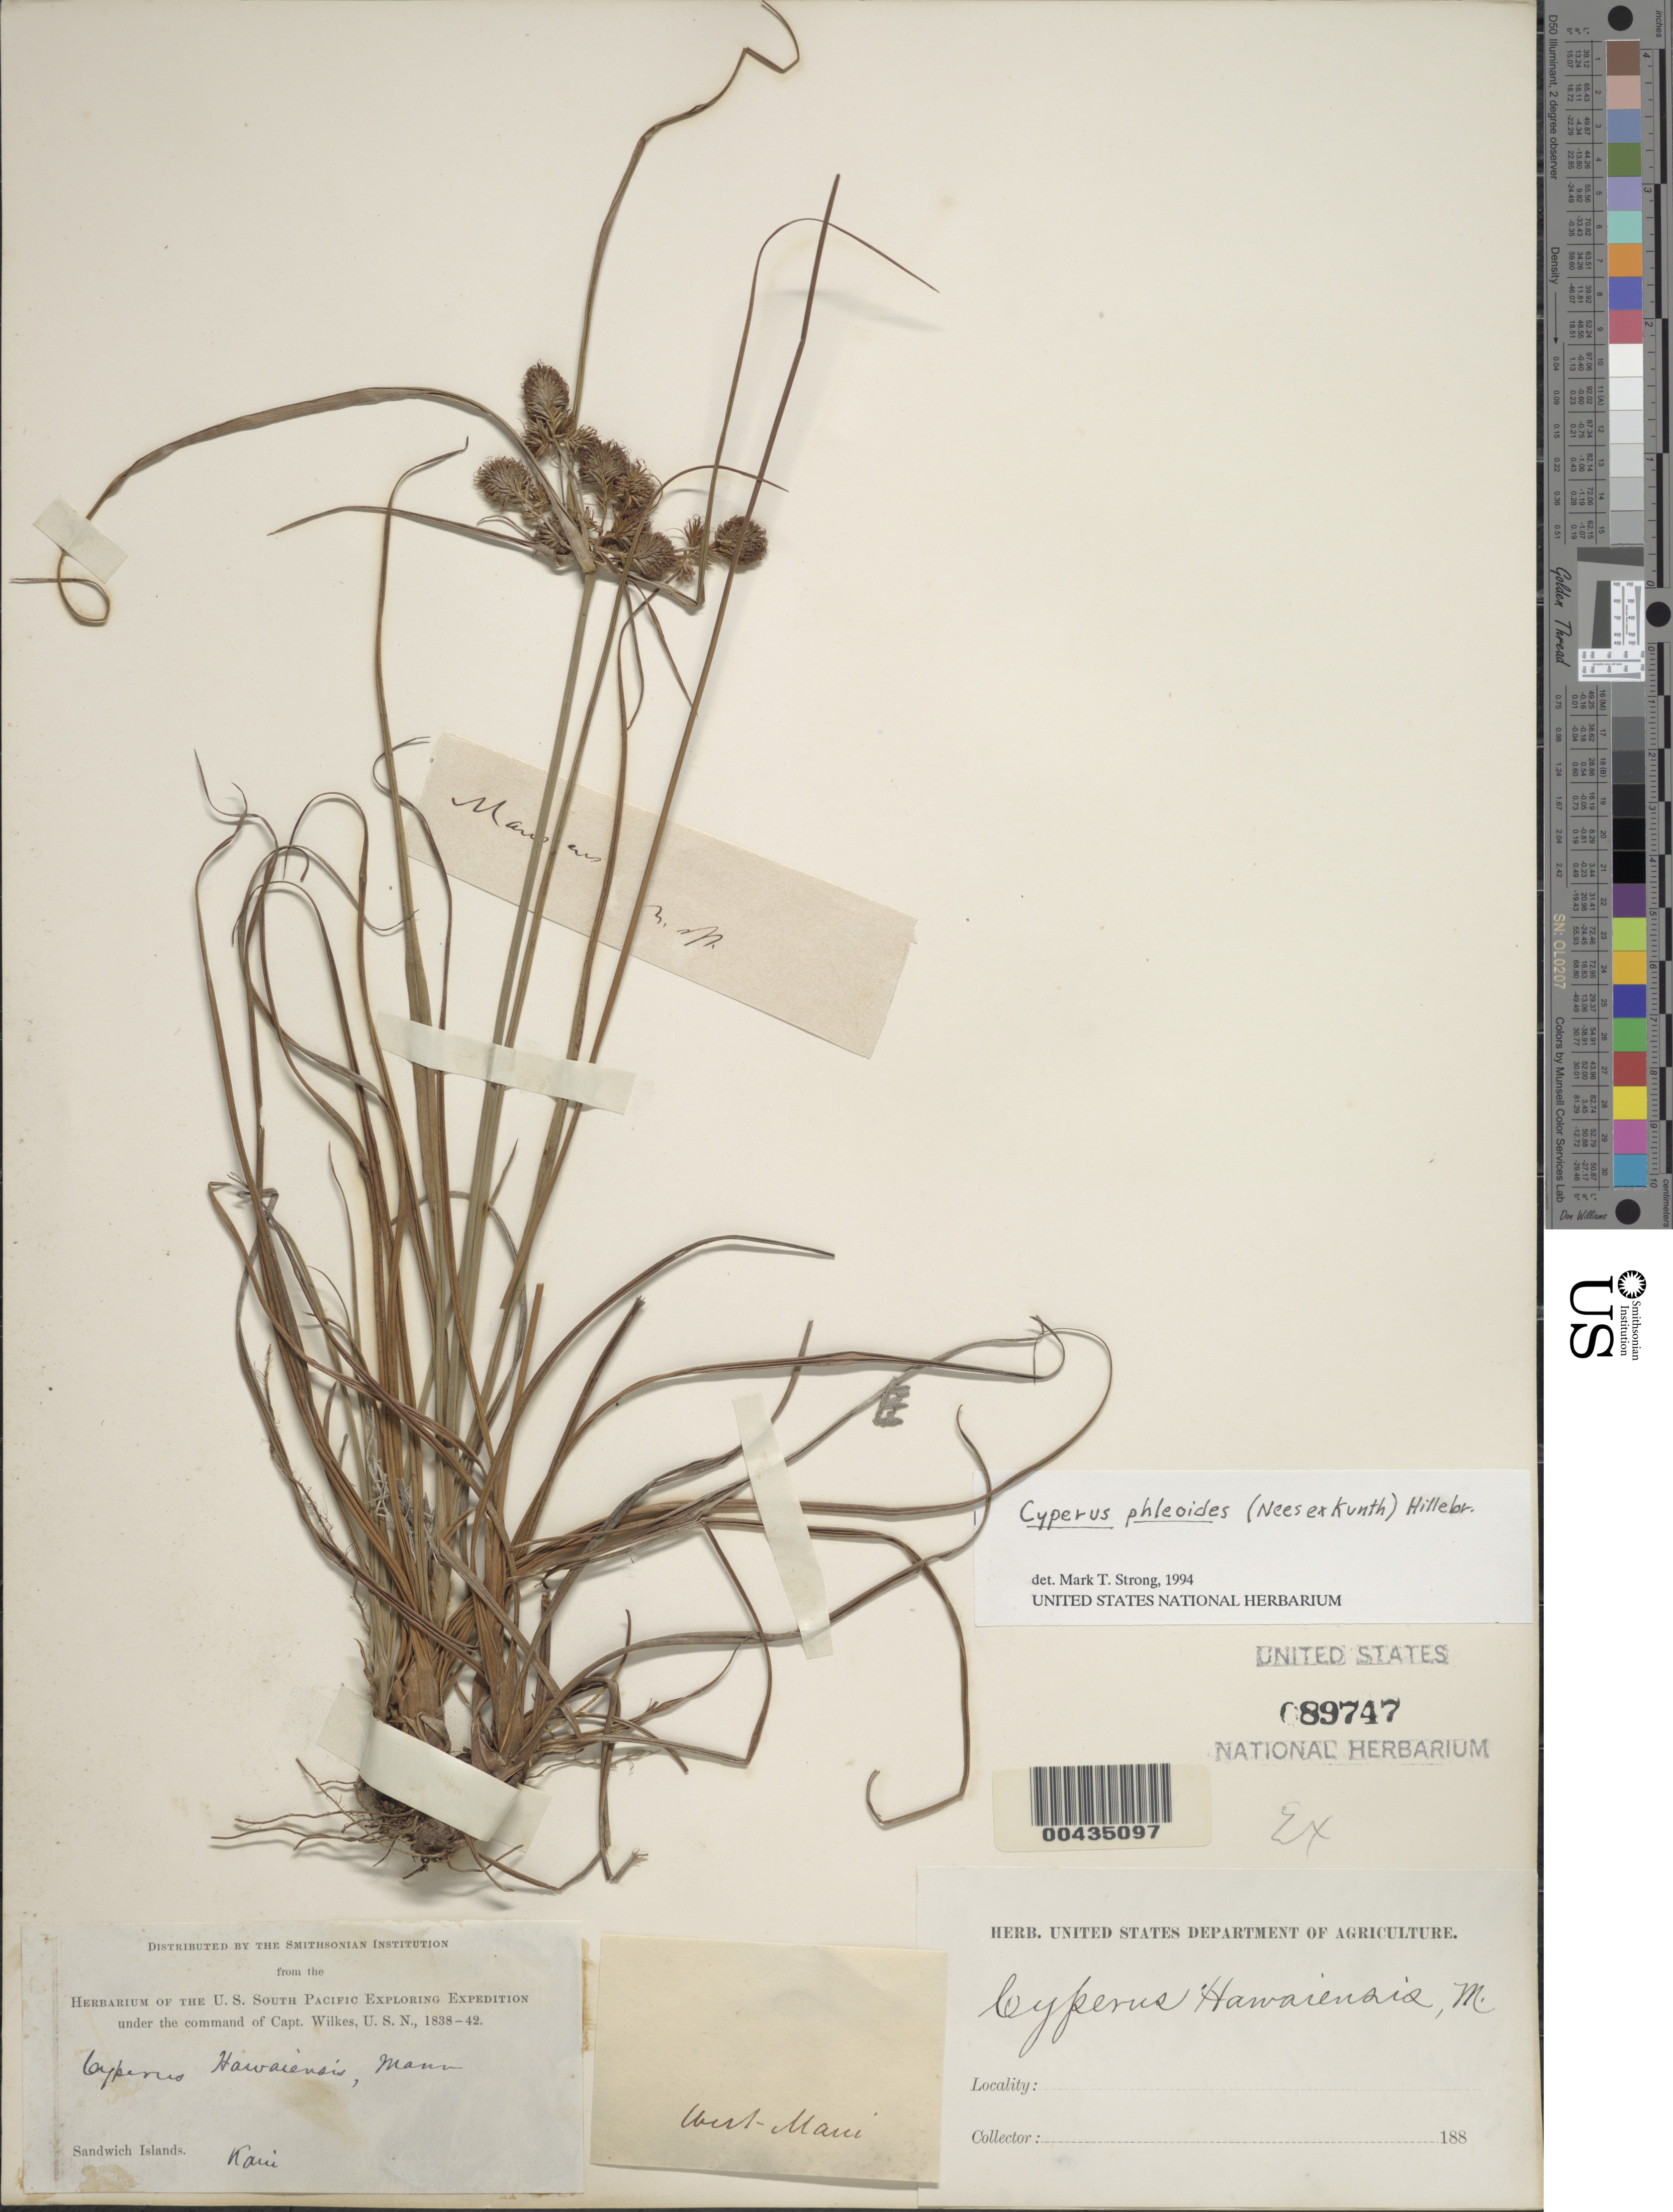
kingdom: Plantae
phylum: Tracheophyta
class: Liliopsida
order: Poales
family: Cyperaceae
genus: Cyperus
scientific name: Cyperus phleoides var. hawaiiensis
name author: (H. Mann) Kük.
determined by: Strong, Mark T., (BOT), Smithsonian Institution - National Museum of Natural History (UNITED STATES)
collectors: Wilkes Explor. Exped.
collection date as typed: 1838 to -- --- 1842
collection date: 1838/1842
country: United States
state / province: Hawaii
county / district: Maui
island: Maui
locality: Kaui, West Maui, Sandwich Islands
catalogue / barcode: US 89747